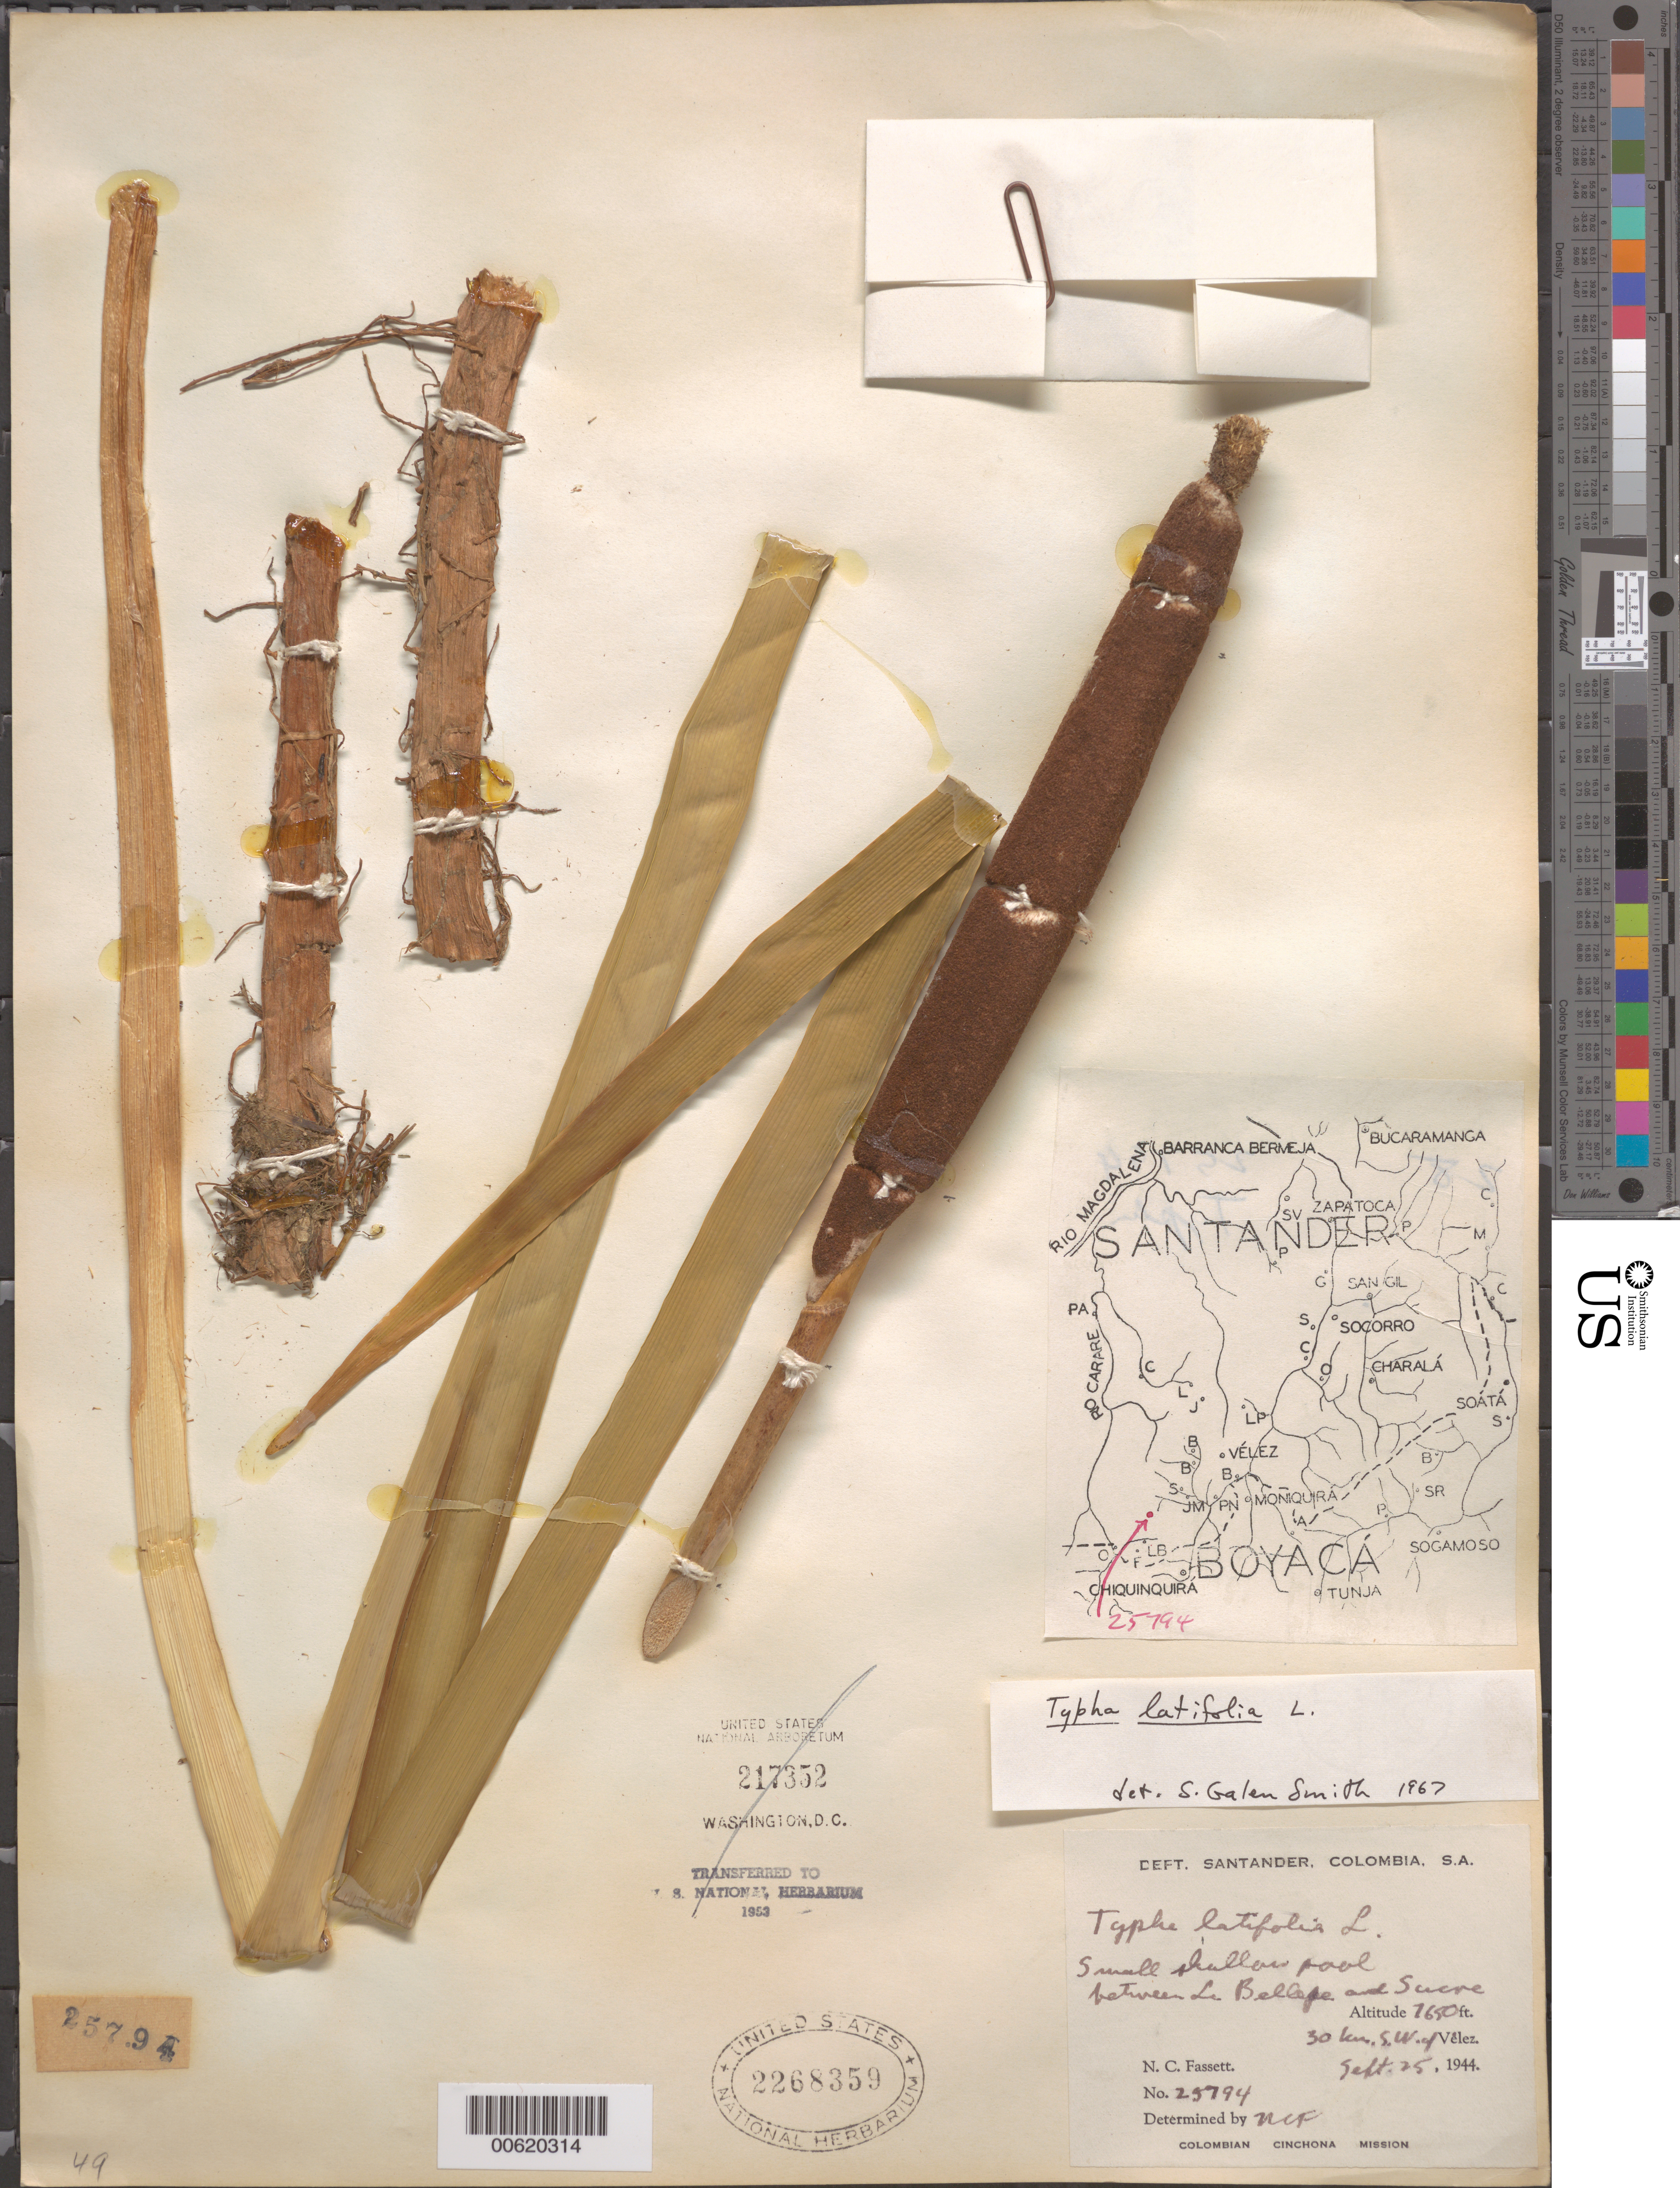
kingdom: Plantae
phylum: Tracheophyta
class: Liliopsida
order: Poales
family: Typhaceae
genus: Typha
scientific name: Typha latifolia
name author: L.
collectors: N. C. Fassett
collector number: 25794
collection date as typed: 25 Sep 1944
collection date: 1944-09-25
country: Colombia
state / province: Santander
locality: Between BelCape and Sucre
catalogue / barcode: US 2268359